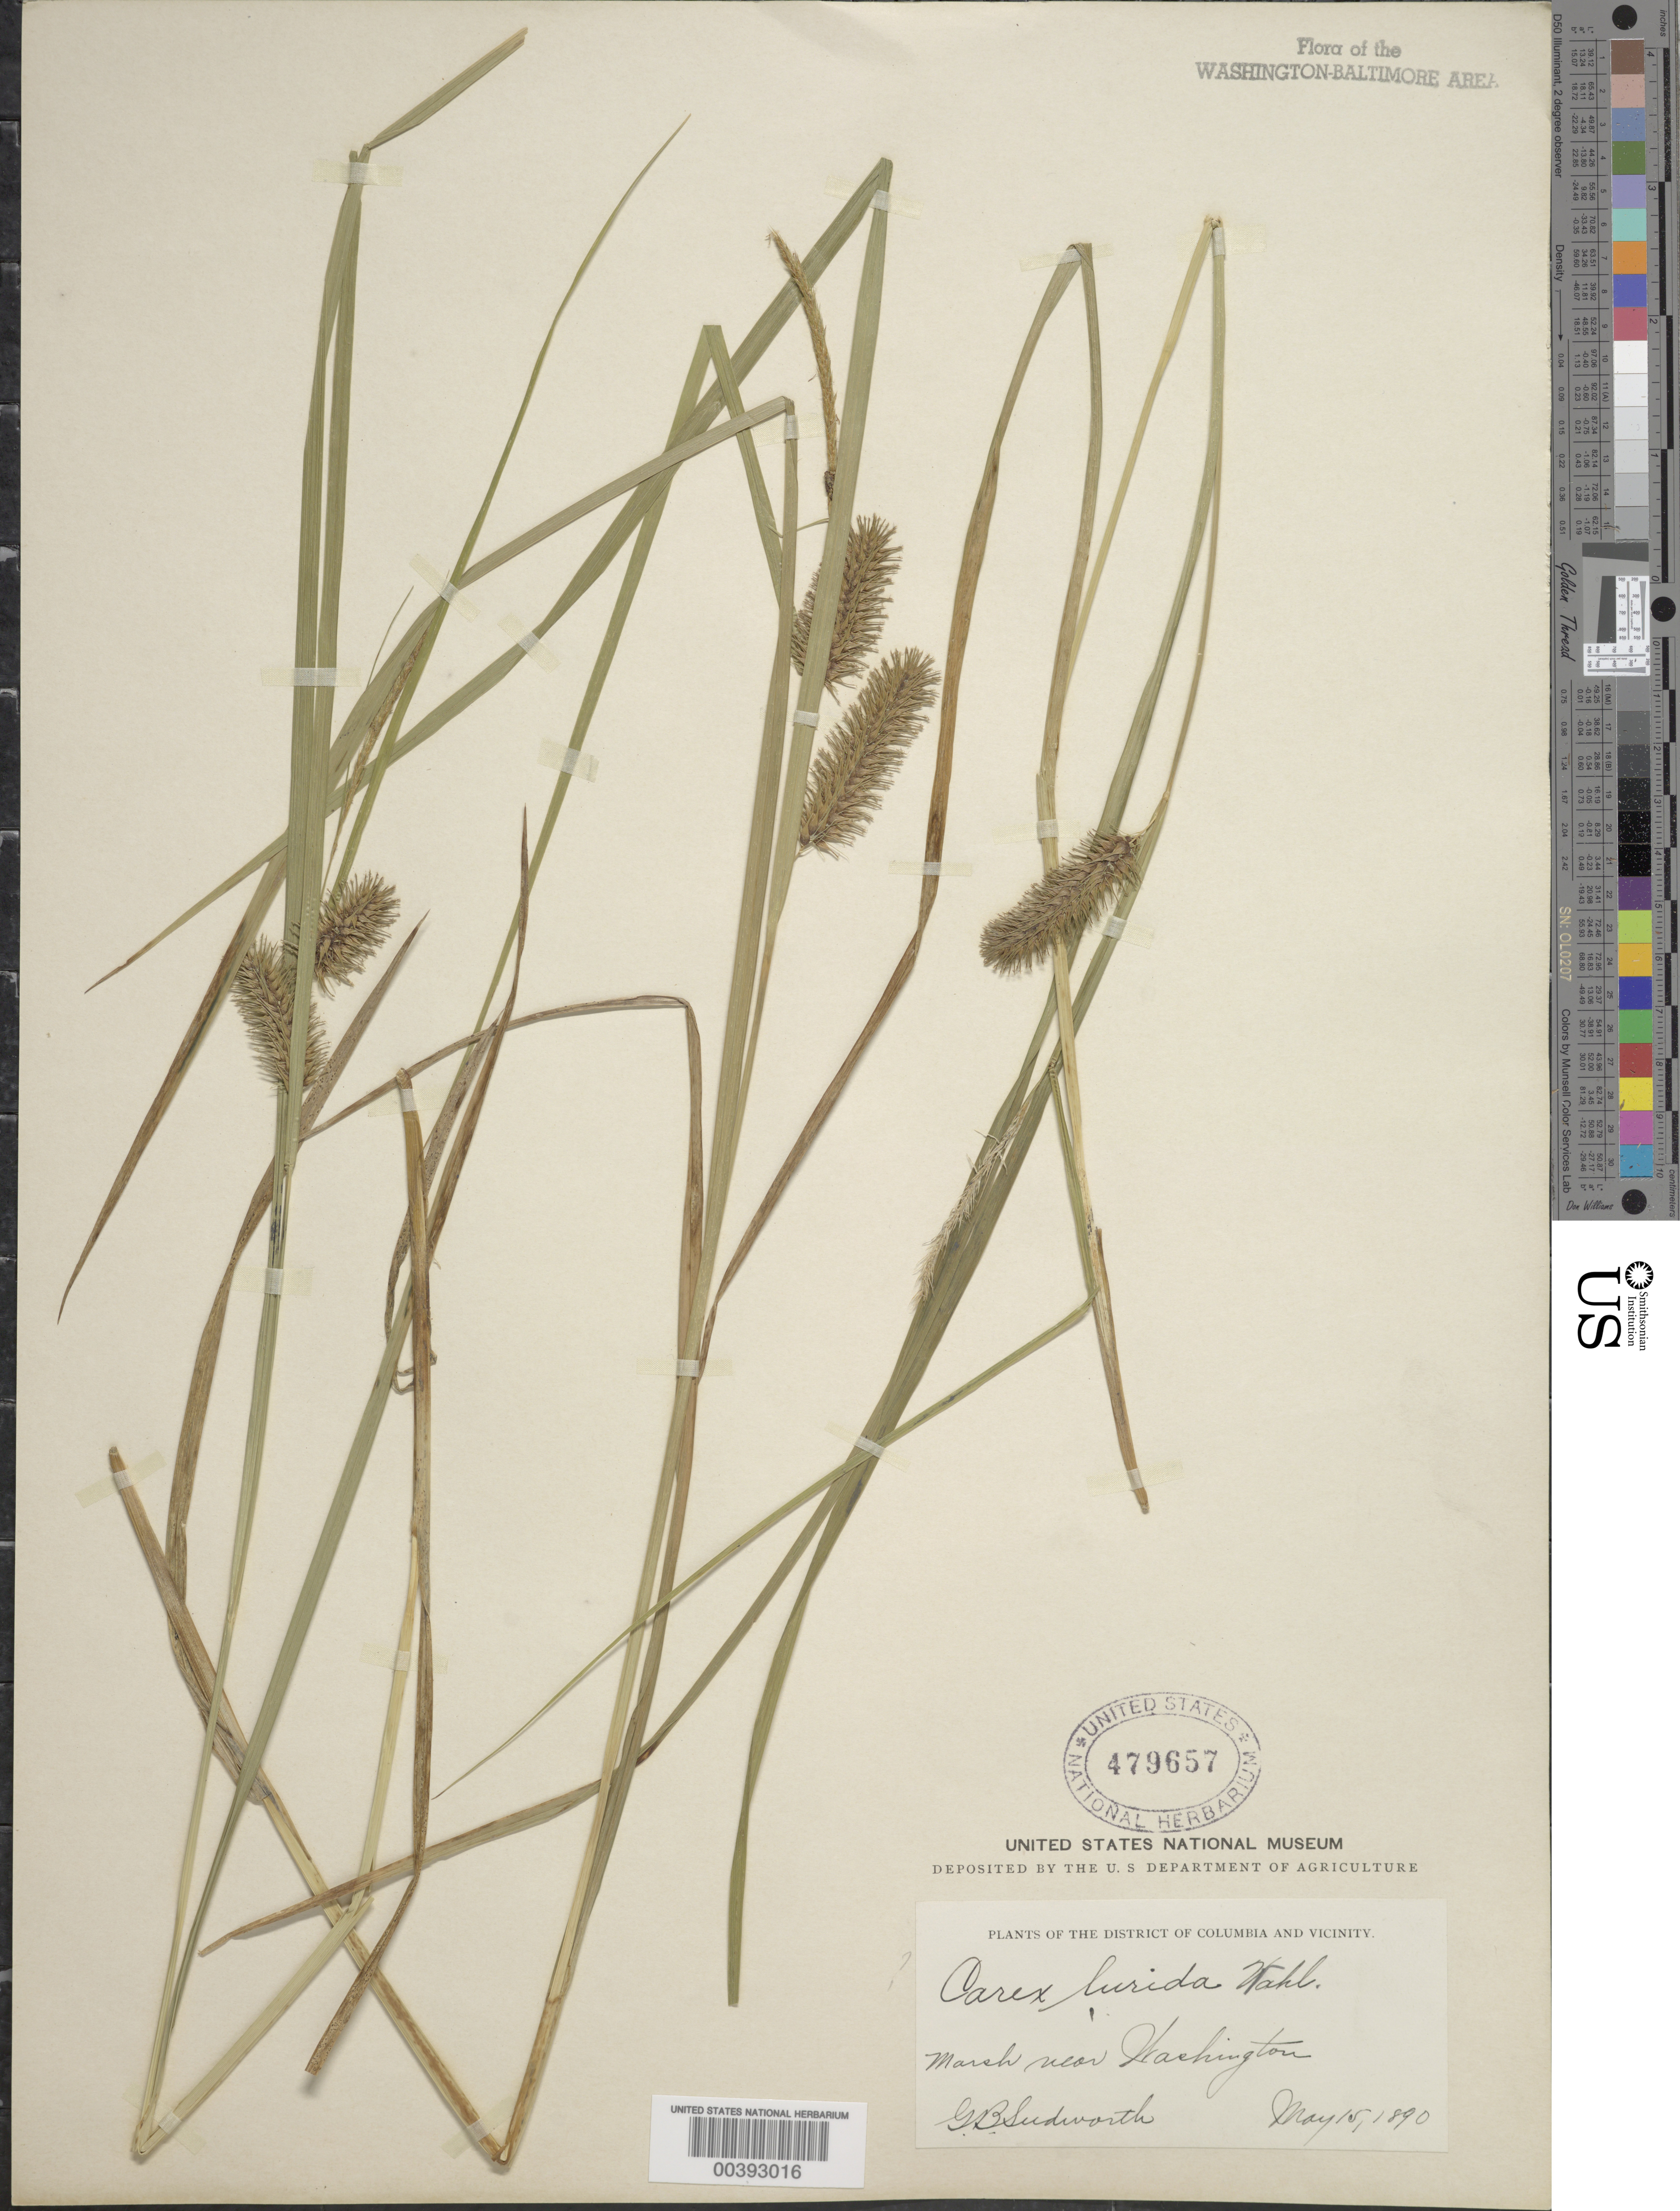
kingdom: Plantae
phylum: Tracheophyta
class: Liliopsida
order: Poales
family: Cyperaceae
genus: Carex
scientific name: Carex lurida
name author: Wahlenb.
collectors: G. B. Sudworth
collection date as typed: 15 May 1890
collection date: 1890-05-15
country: United States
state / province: District of Columbia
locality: Washington DC Area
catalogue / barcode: US 479657